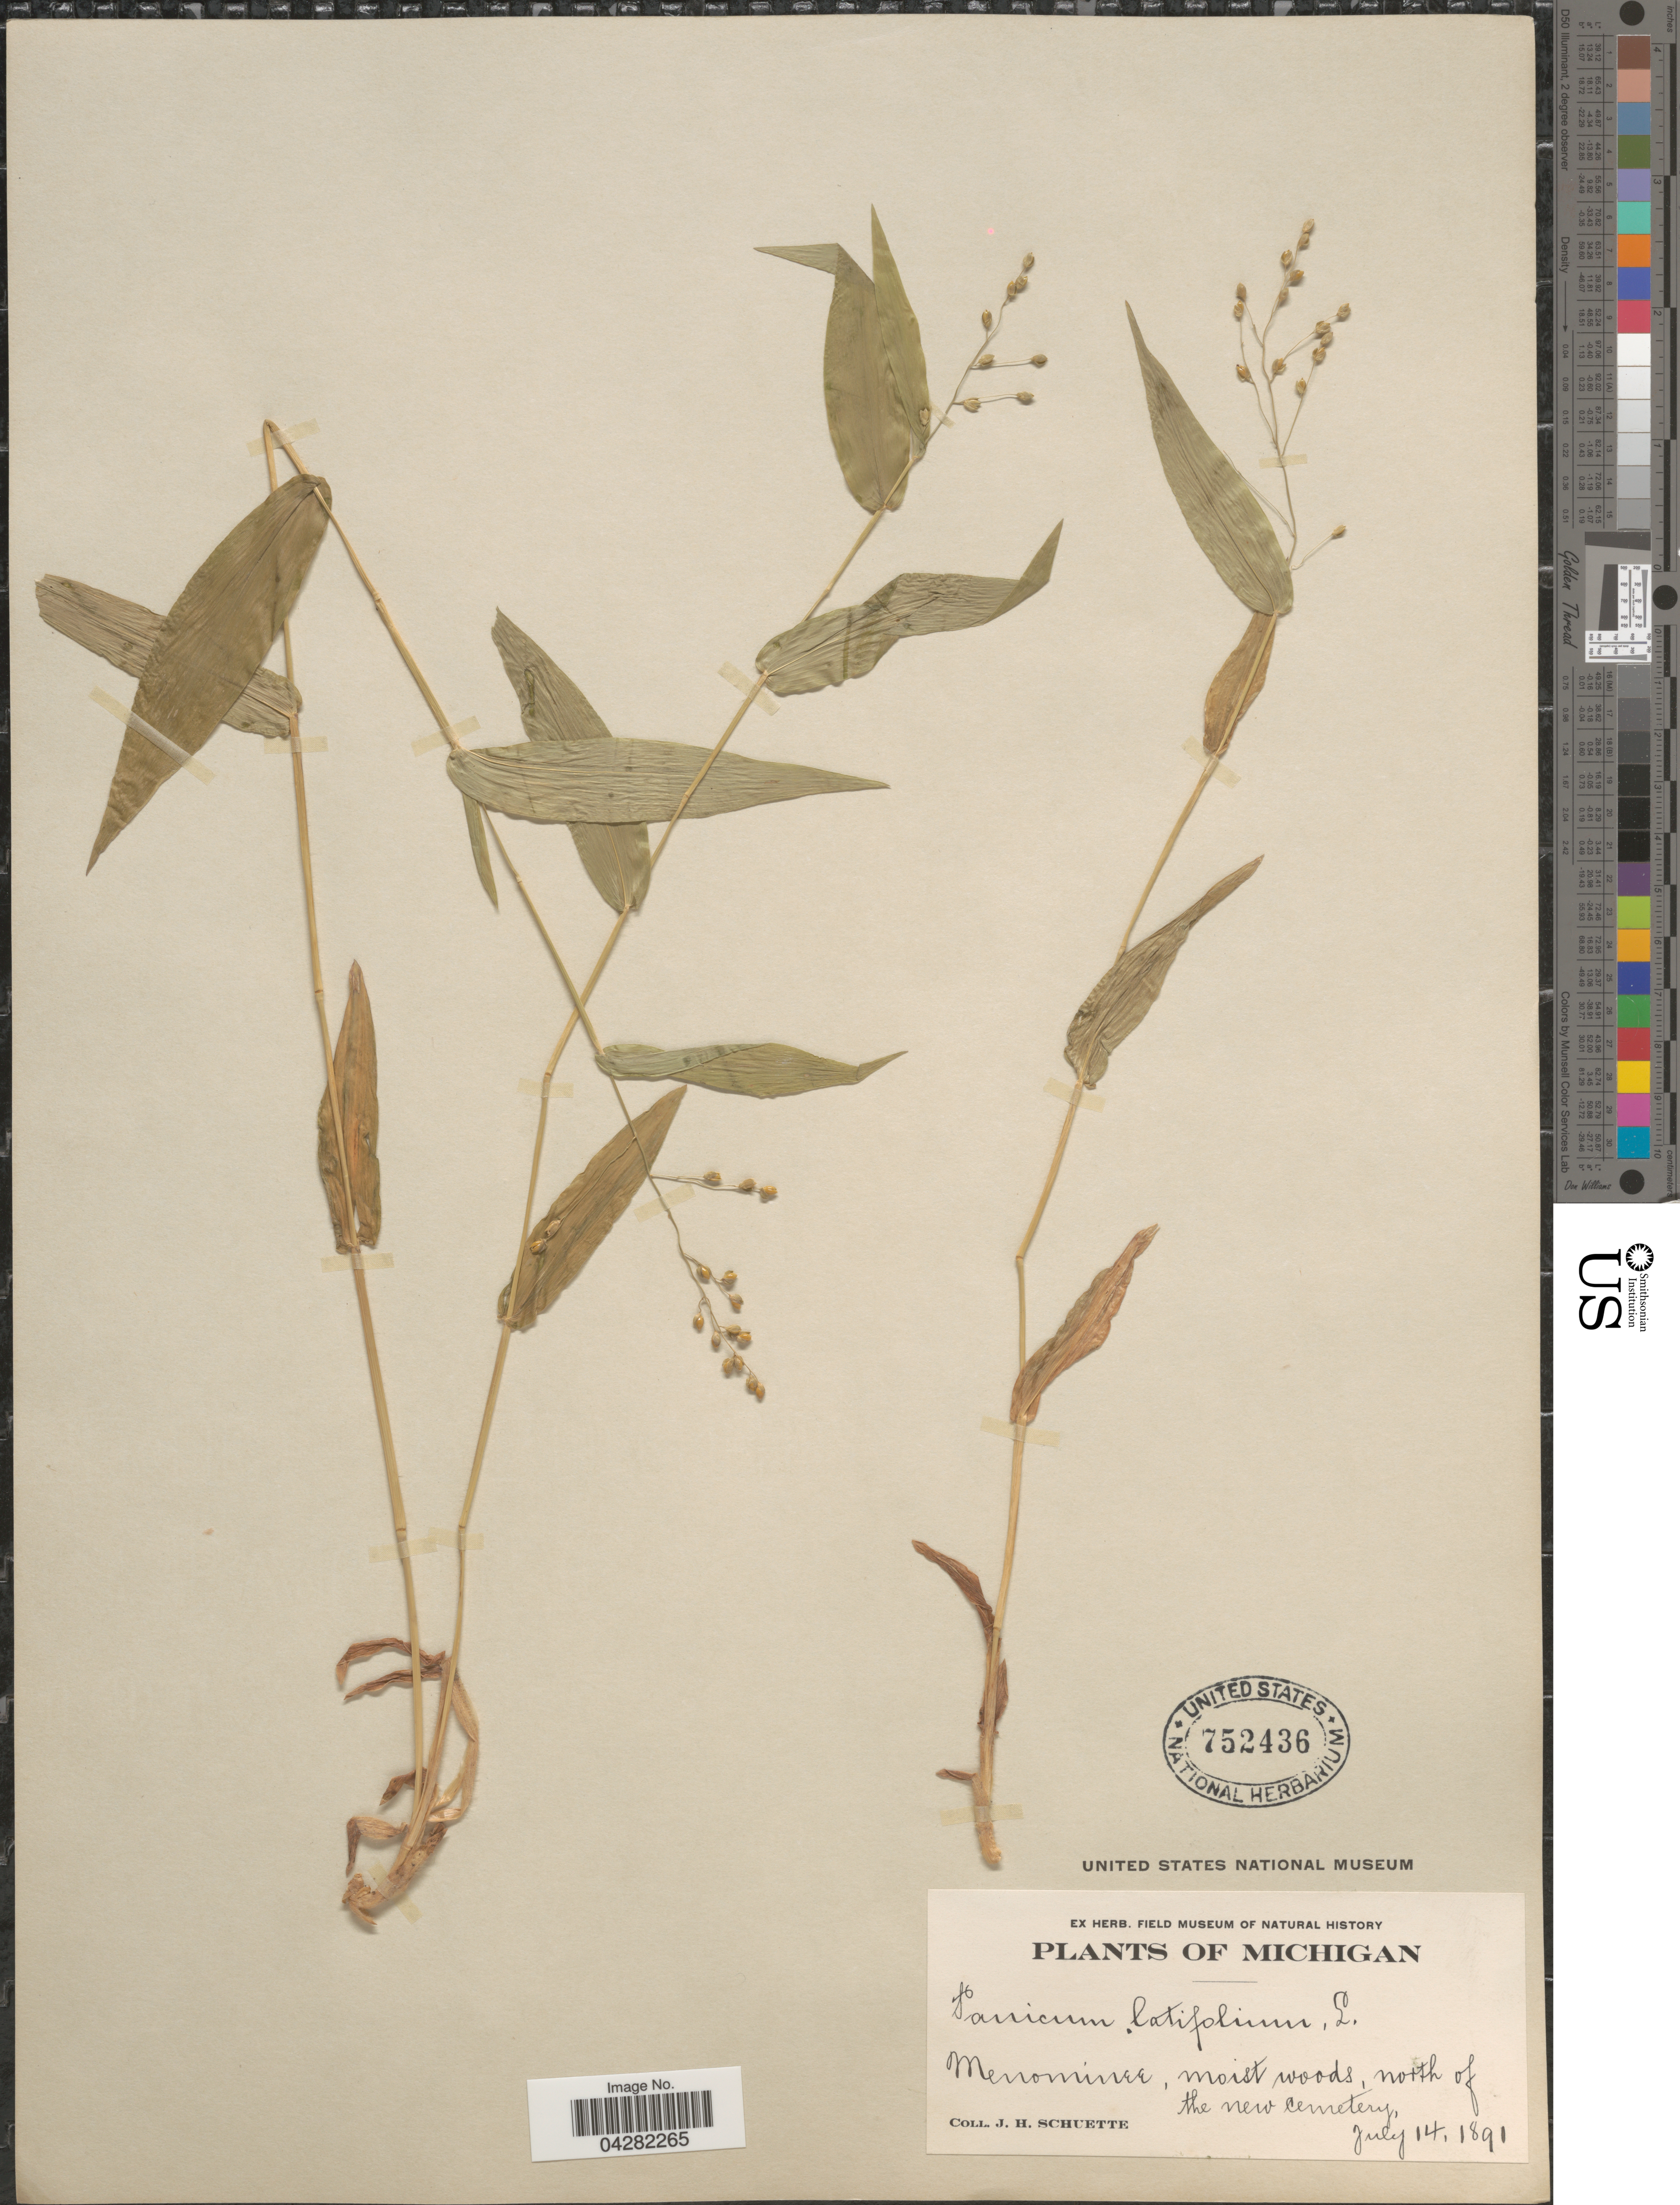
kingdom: Plantae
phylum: Tracheophyta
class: Liliopsida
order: Poales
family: Poaceae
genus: Dichanthelium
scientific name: Dichanthelium laxiflorum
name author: (Lam.) Gould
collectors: J. H. Schuette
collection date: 1891-07-14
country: United States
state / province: Michigan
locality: Menominee, moist woods, north of the new cemetery.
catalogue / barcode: US 752436